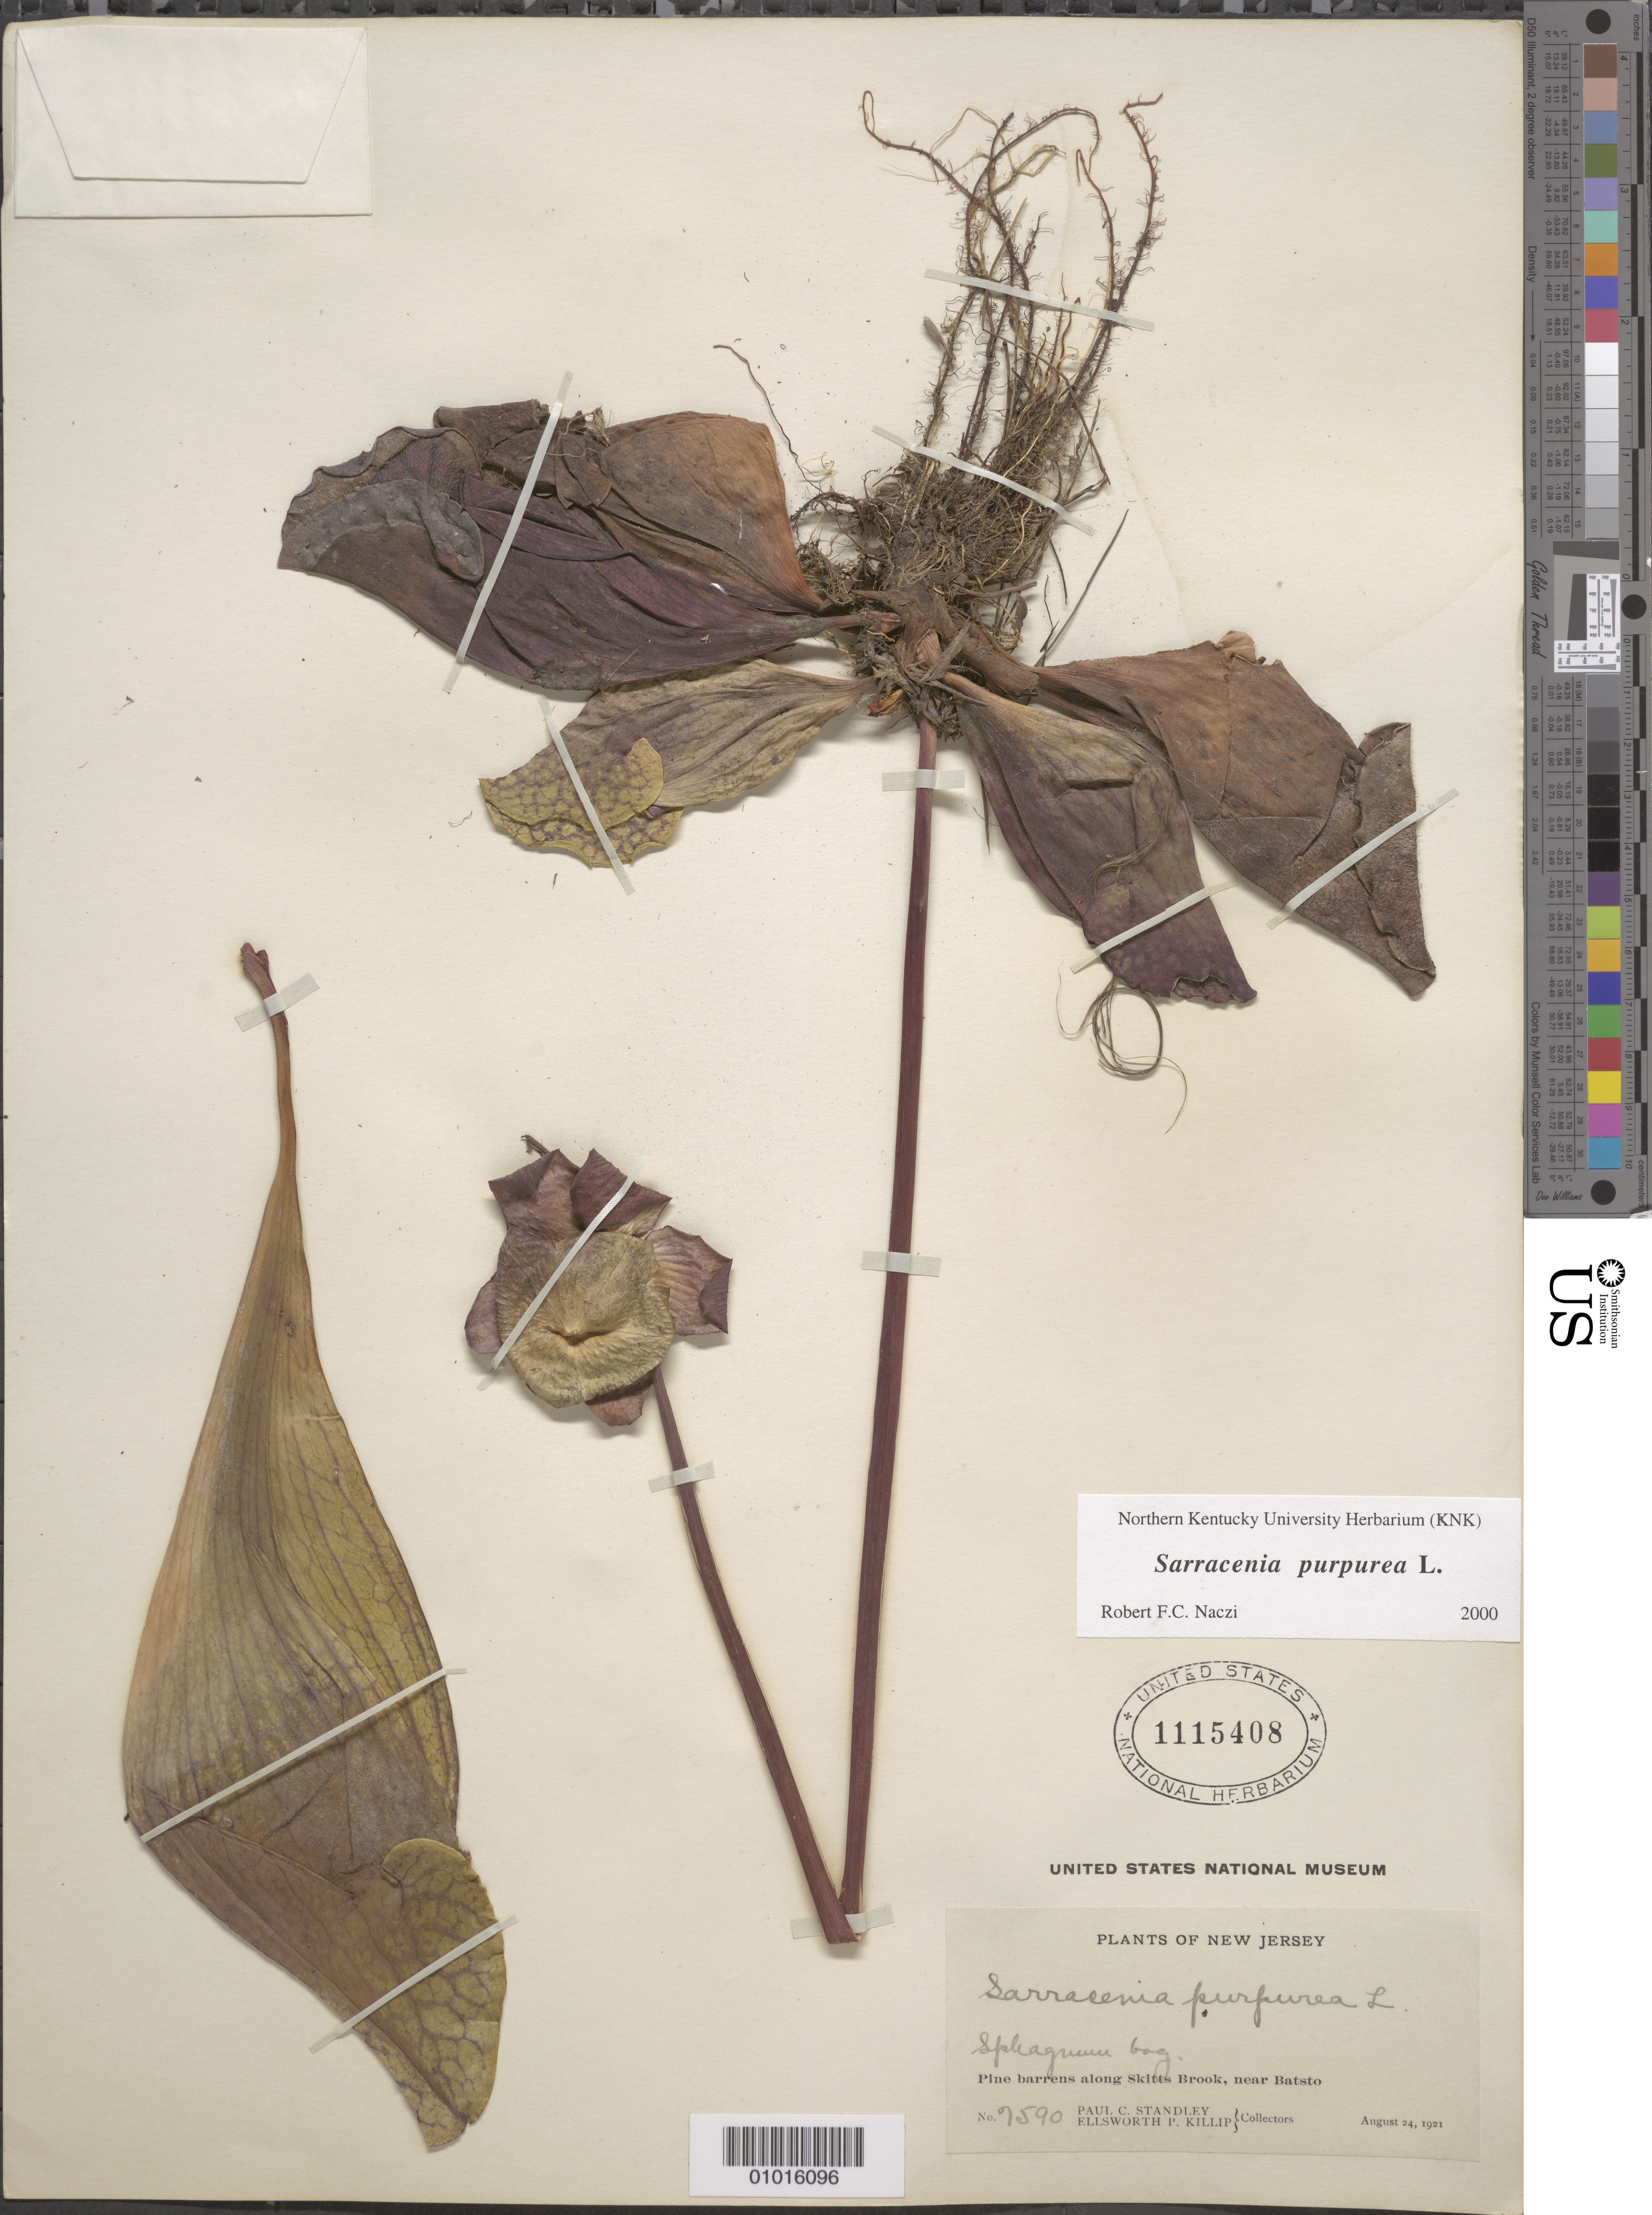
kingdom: Plantae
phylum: Tracheophyta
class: Magnoliopsida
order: Ericales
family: Sarraceniaceae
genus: Sarracenia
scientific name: Sarracenia purpurea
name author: L.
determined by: Naczi, R. F. C.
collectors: P. C. Standley & E. P. Killip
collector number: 7590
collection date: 1921-08-24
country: United States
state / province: New Jersey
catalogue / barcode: US 1115408